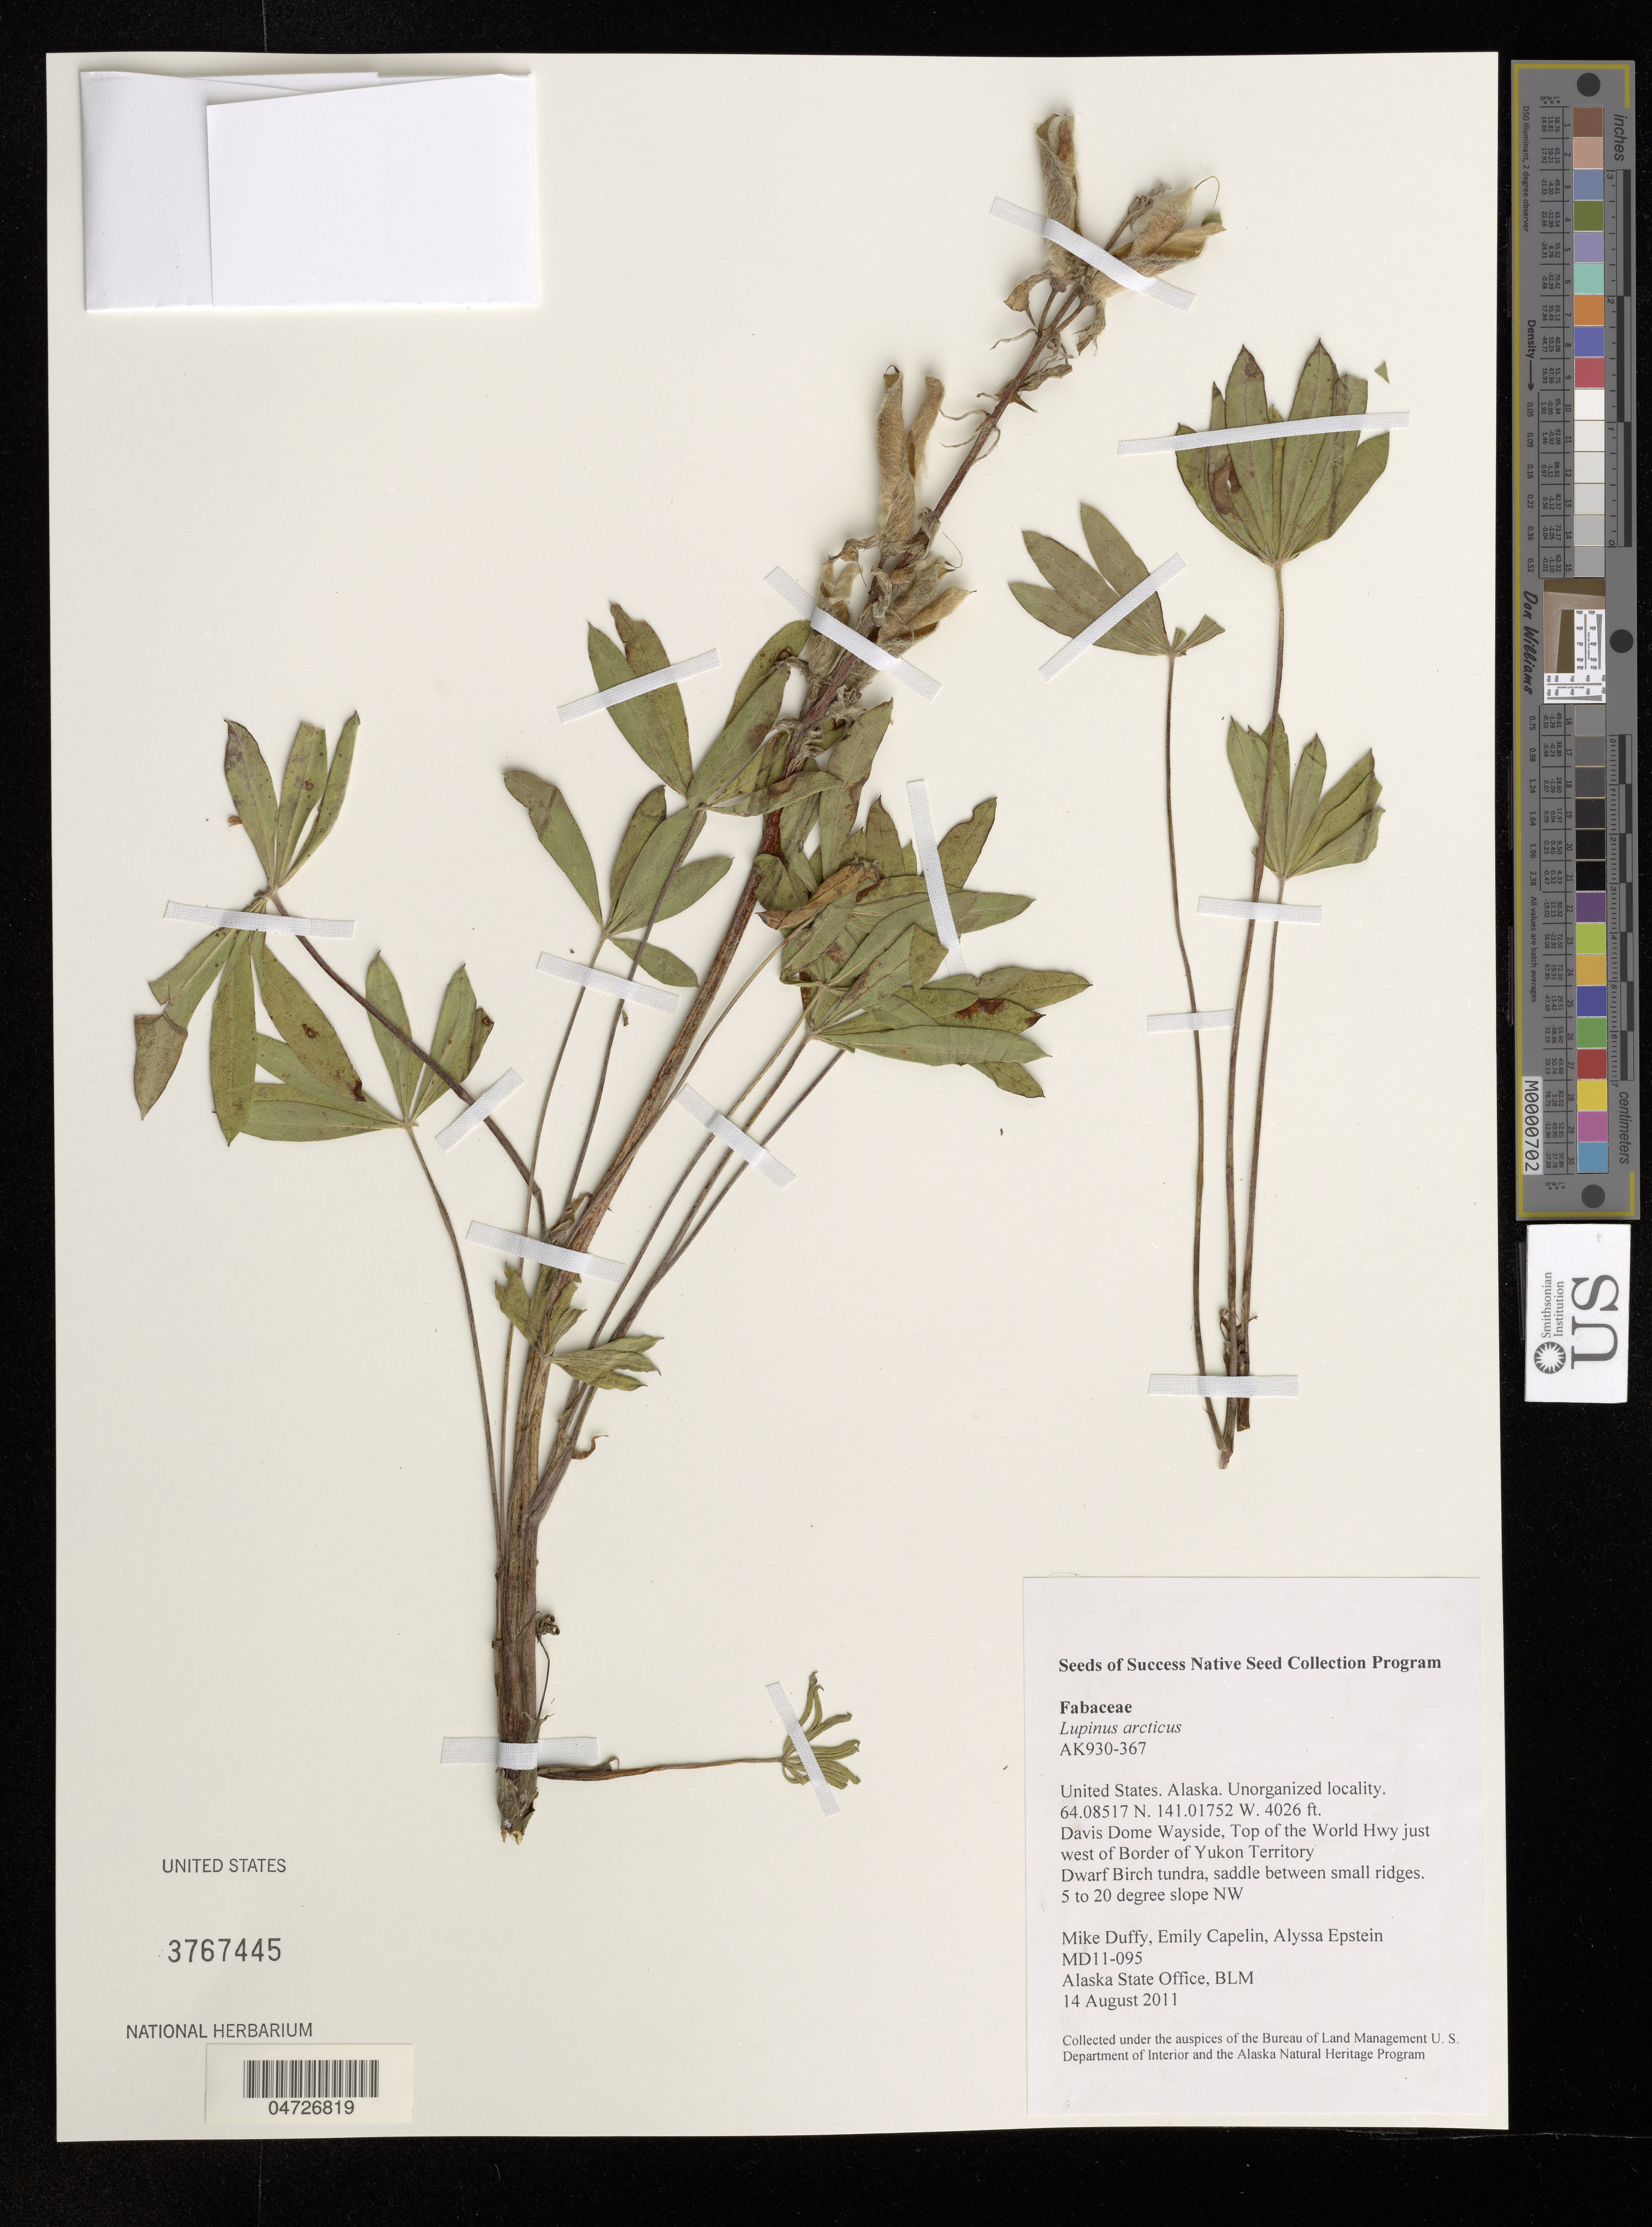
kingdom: Plantae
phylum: Tracheophyta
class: Magnoliopsida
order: Fabales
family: Fabaceae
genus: Lupinus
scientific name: Lupinus arcticus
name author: S. Watson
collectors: M. Duffy, E. Capelin & A. Epstein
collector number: MD11-095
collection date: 2011-08-14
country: United States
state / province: Alaska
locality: Unorganized locality. Davis Dome Wayside, Top of the World Hwy just west of Border of Yukon Territory. Dward Birch tundra, saddle between small ridges.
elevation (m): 1227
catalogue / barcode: US 3767445